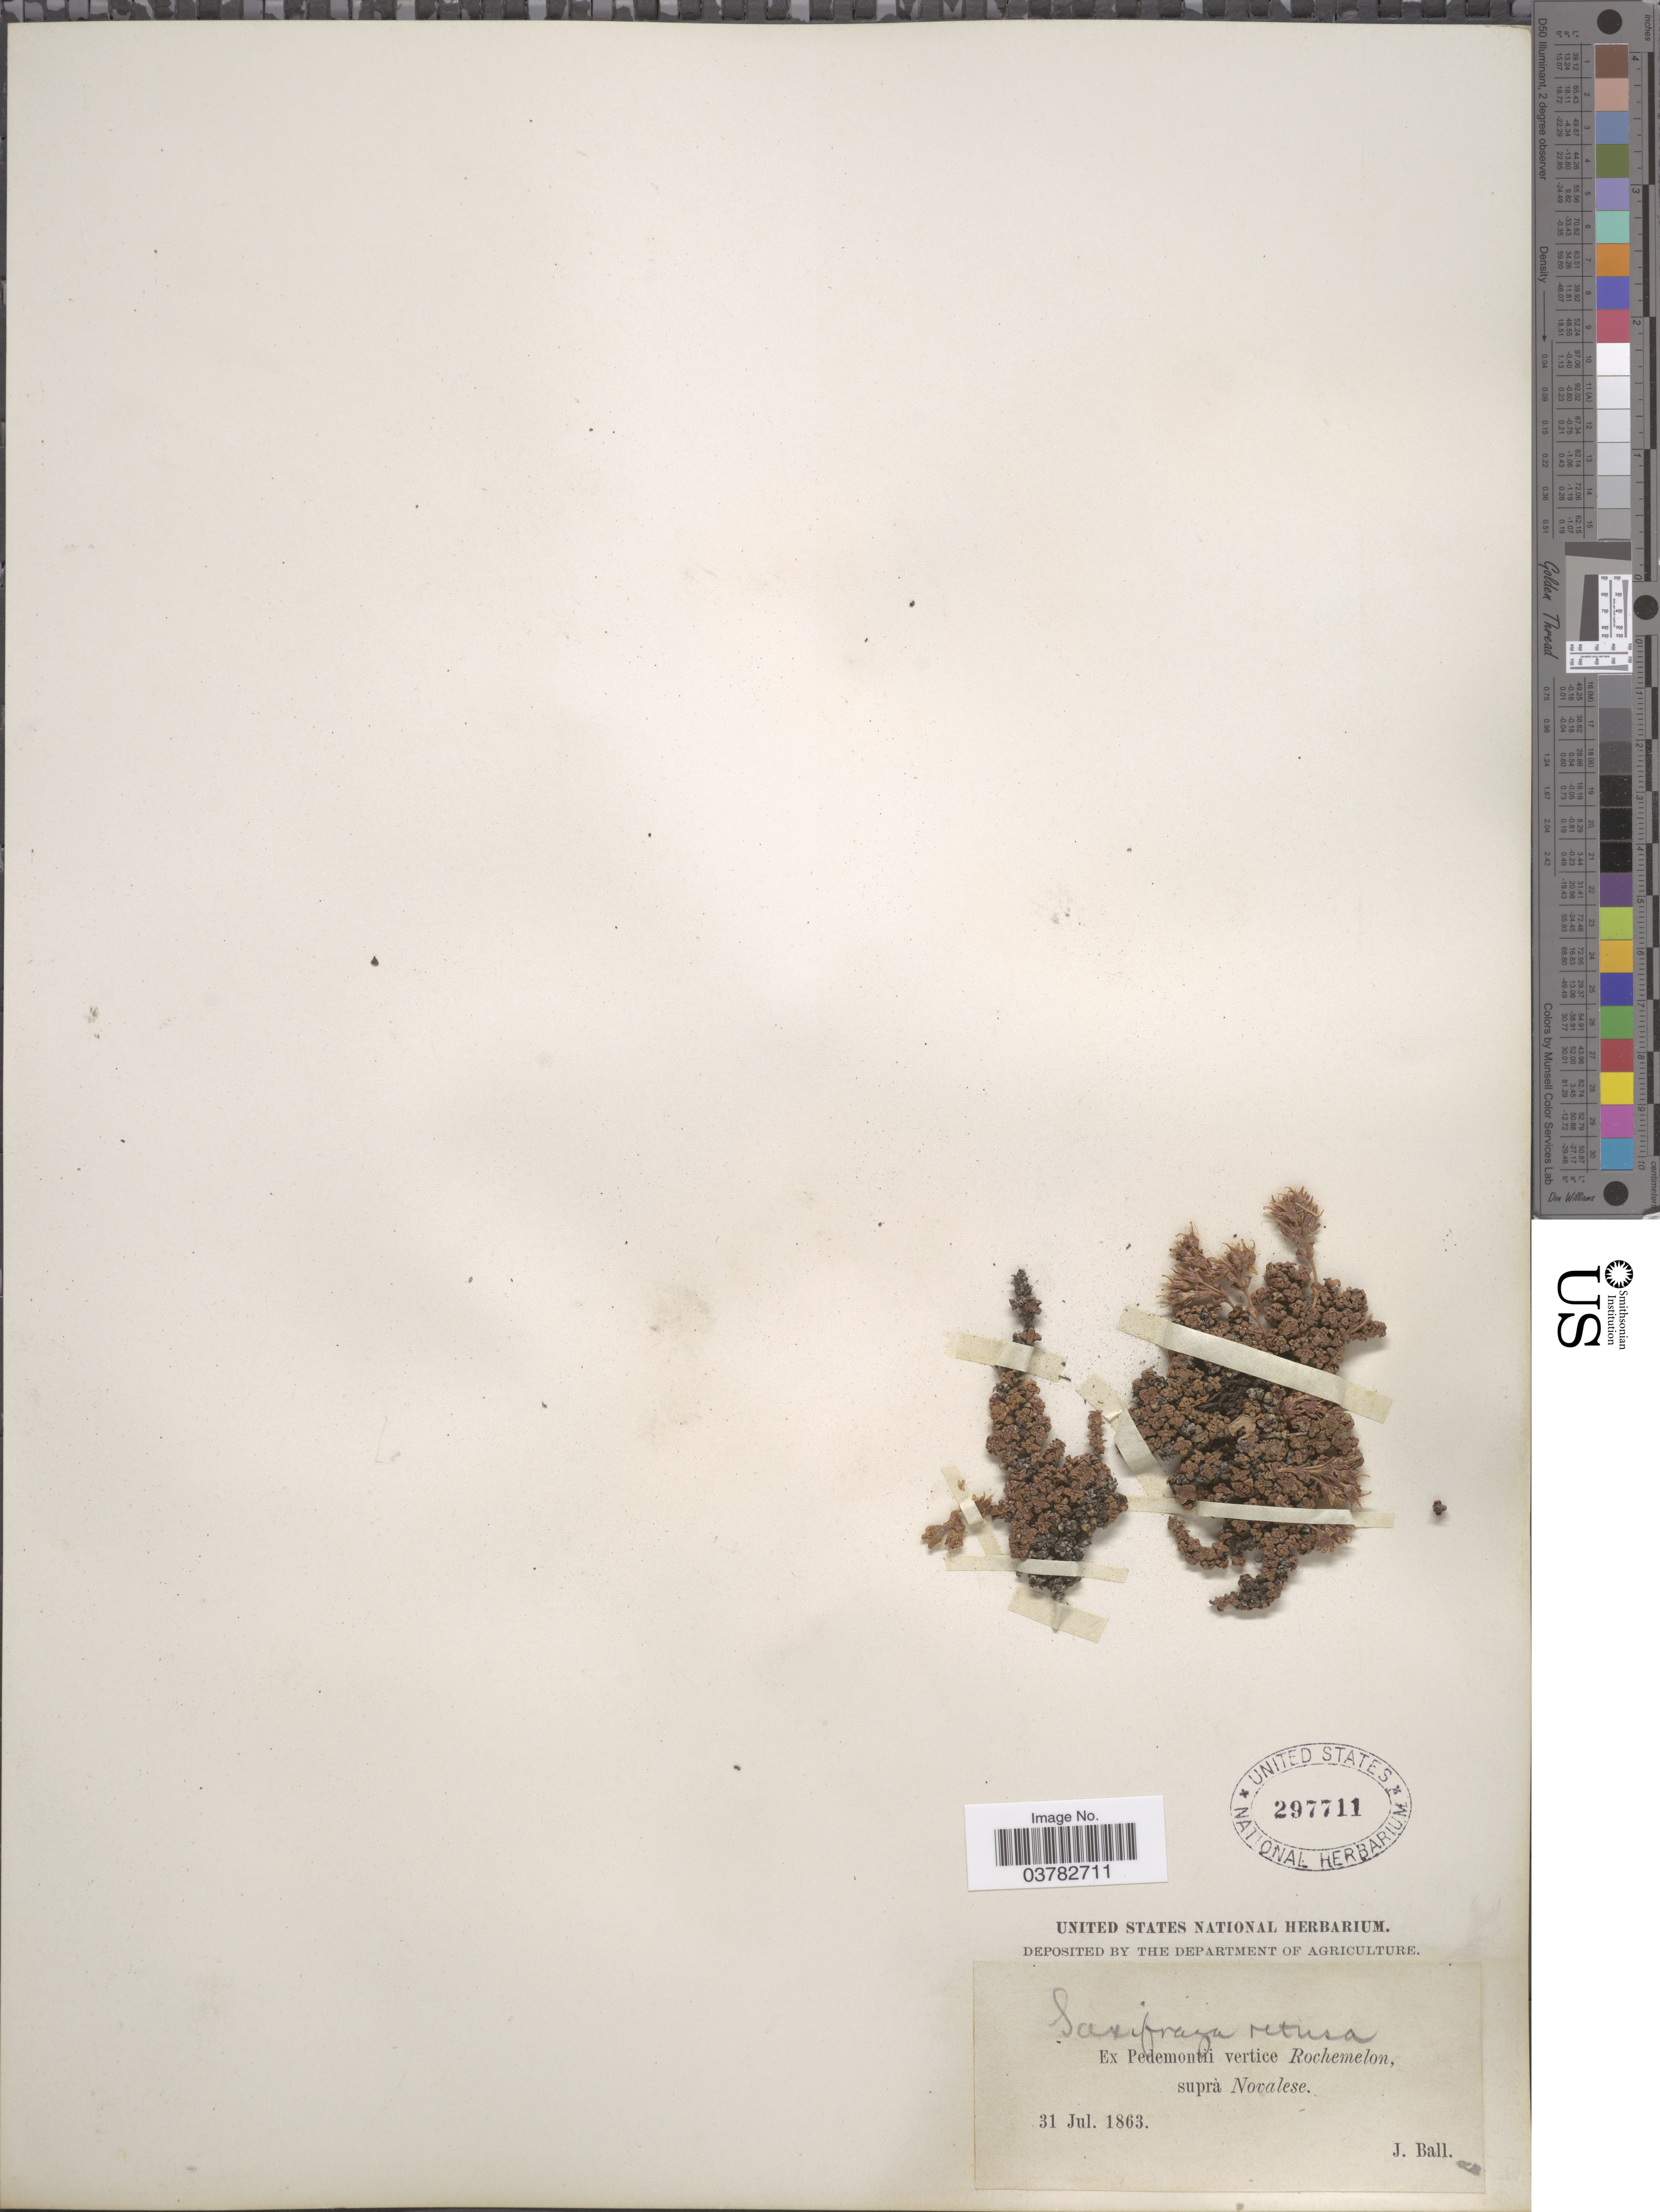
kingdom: Plantae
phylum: Tracheophyta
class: Magnoliopsida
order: Saxifragales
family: Saxifragaceae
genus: Saxifraga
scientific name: Saxifraga retusa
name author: Gouan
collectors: J. Ball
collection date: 1863-07-31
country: Italy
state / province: Piedmont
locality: Ex pedemontii vertice Rochemelon suprà Novalese.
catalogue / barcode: US 297711